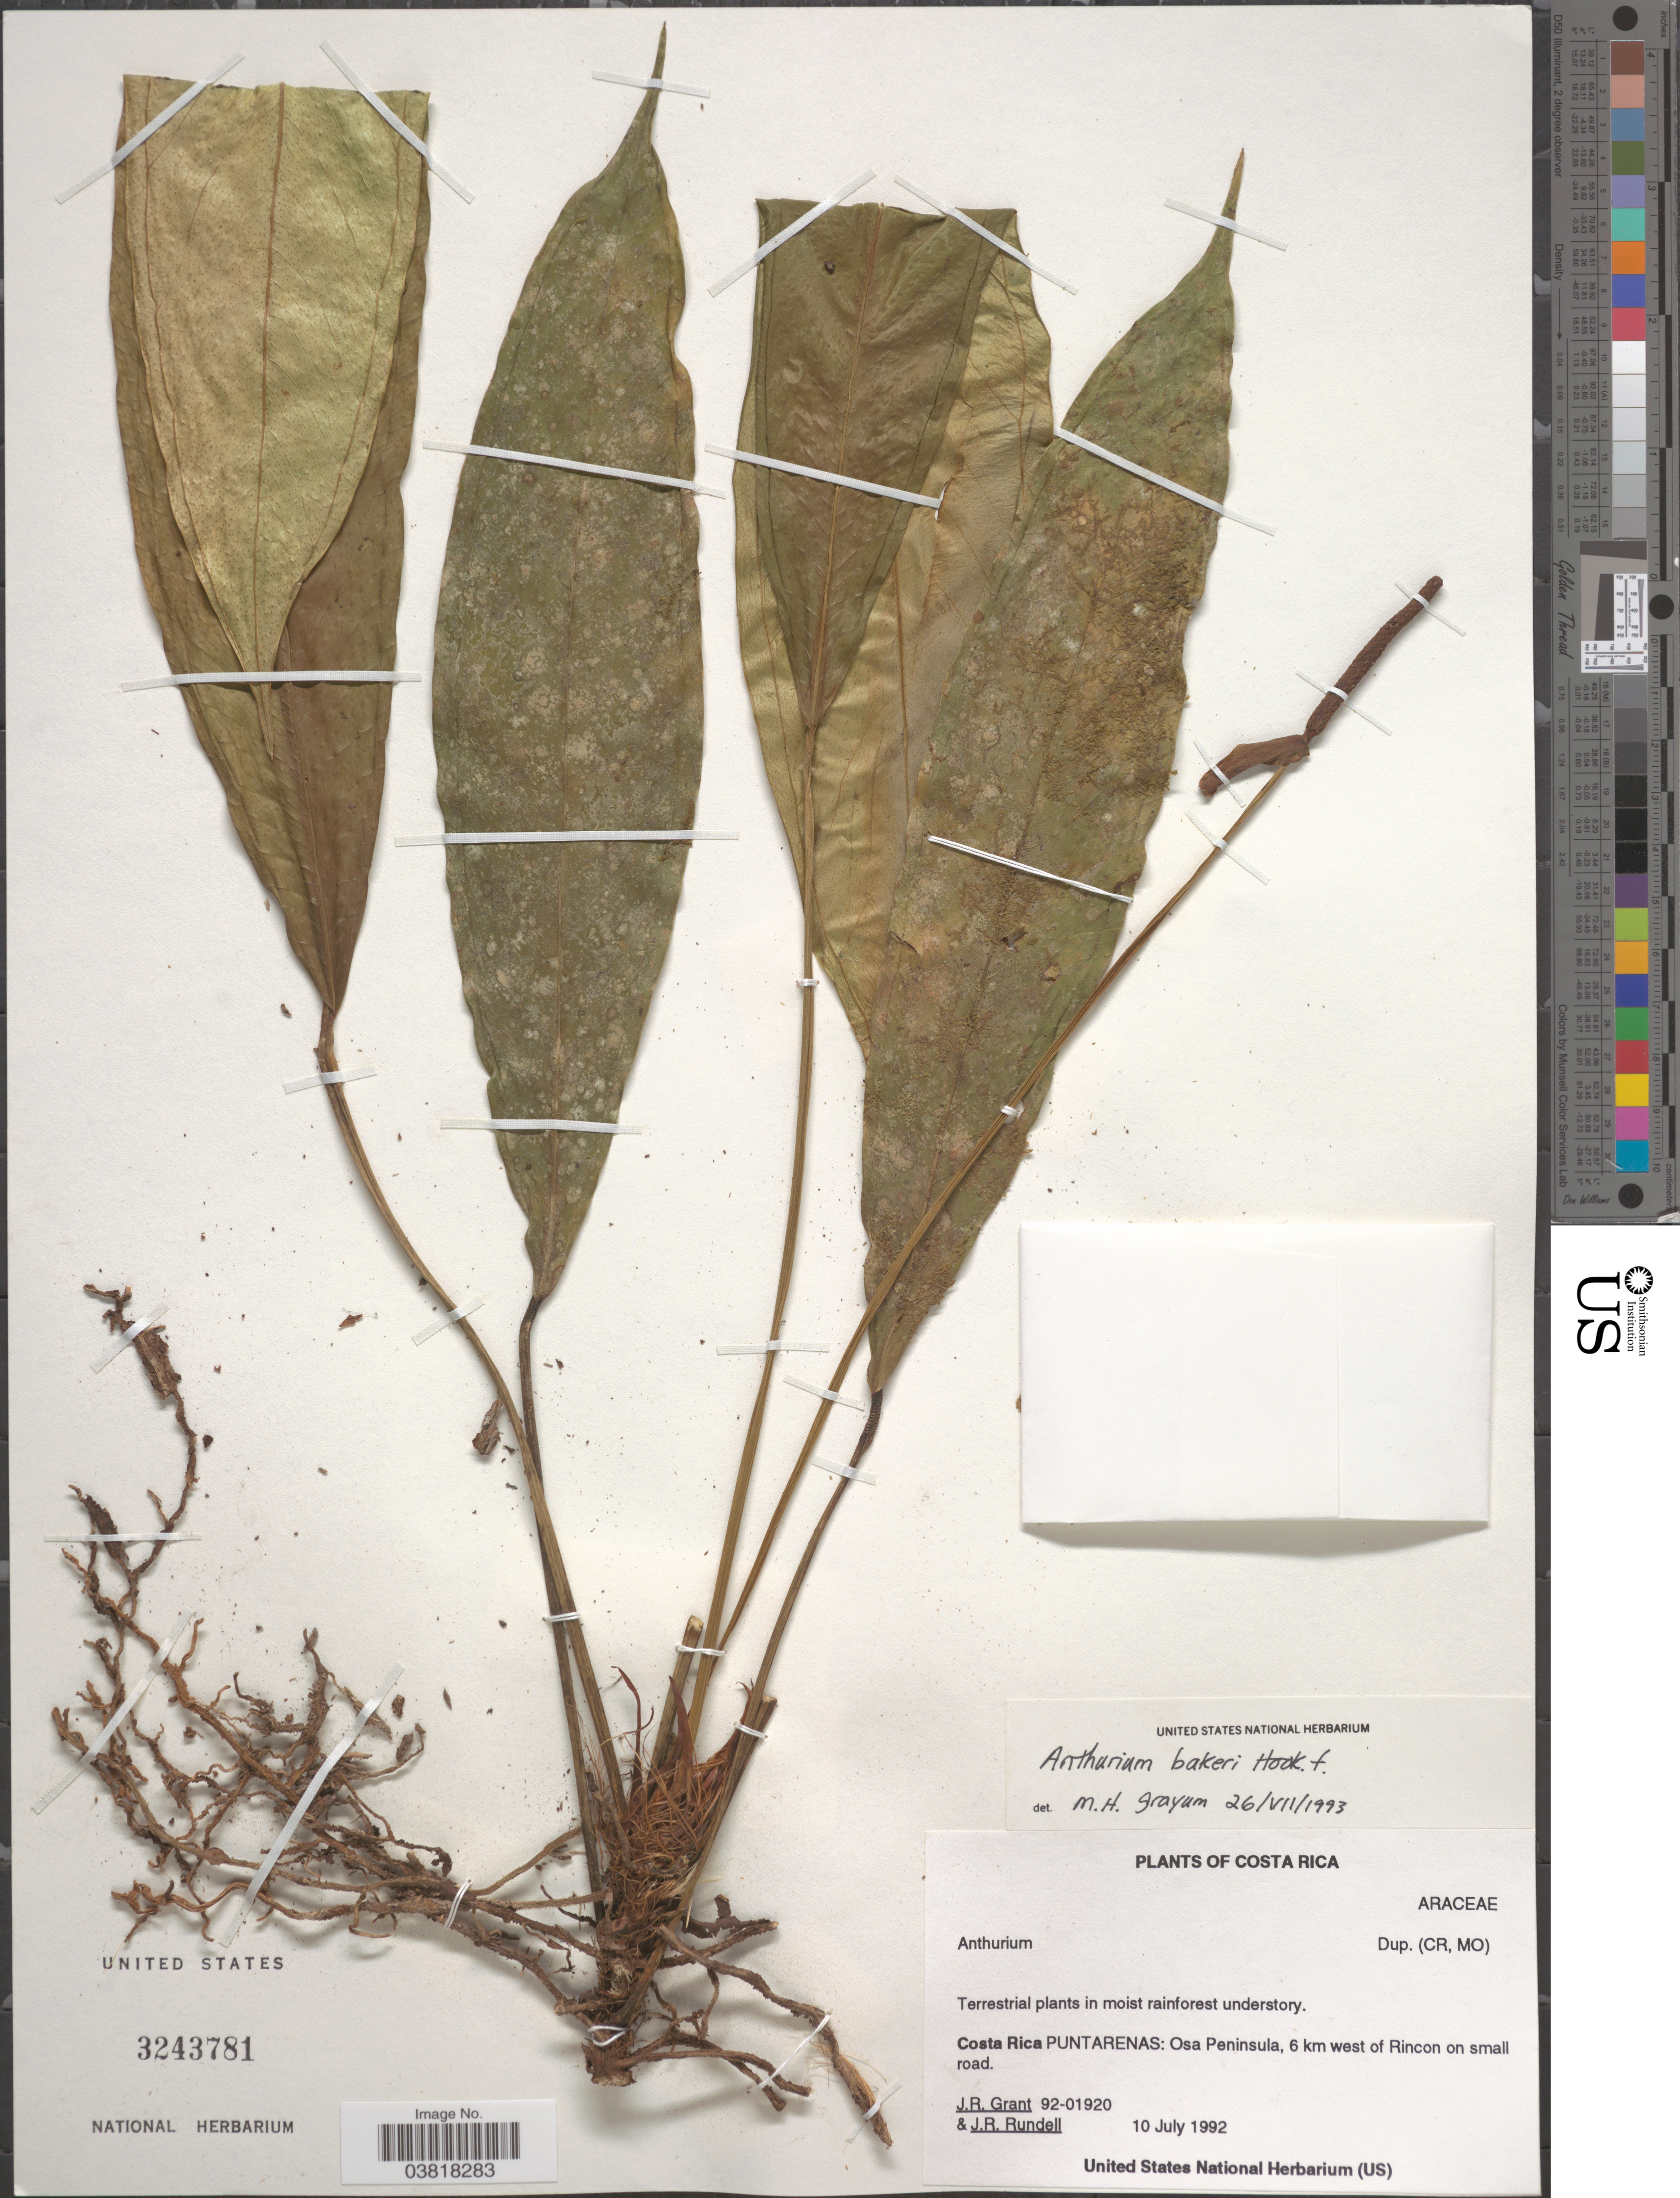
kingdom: Plantae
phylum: Tracheophyta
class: Liliopsida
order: Alismatales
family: Araceae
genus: Anthurium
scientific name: Anthurium bakeri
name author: Hook. f.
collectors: J. Grant & J. R. Rundell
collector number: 92-01920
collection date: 1992-07-10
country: Costa Rica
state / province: Puntarenas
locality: Osa Peninsula, 6 km west of Rincon on small road.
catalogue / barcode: US 3243781